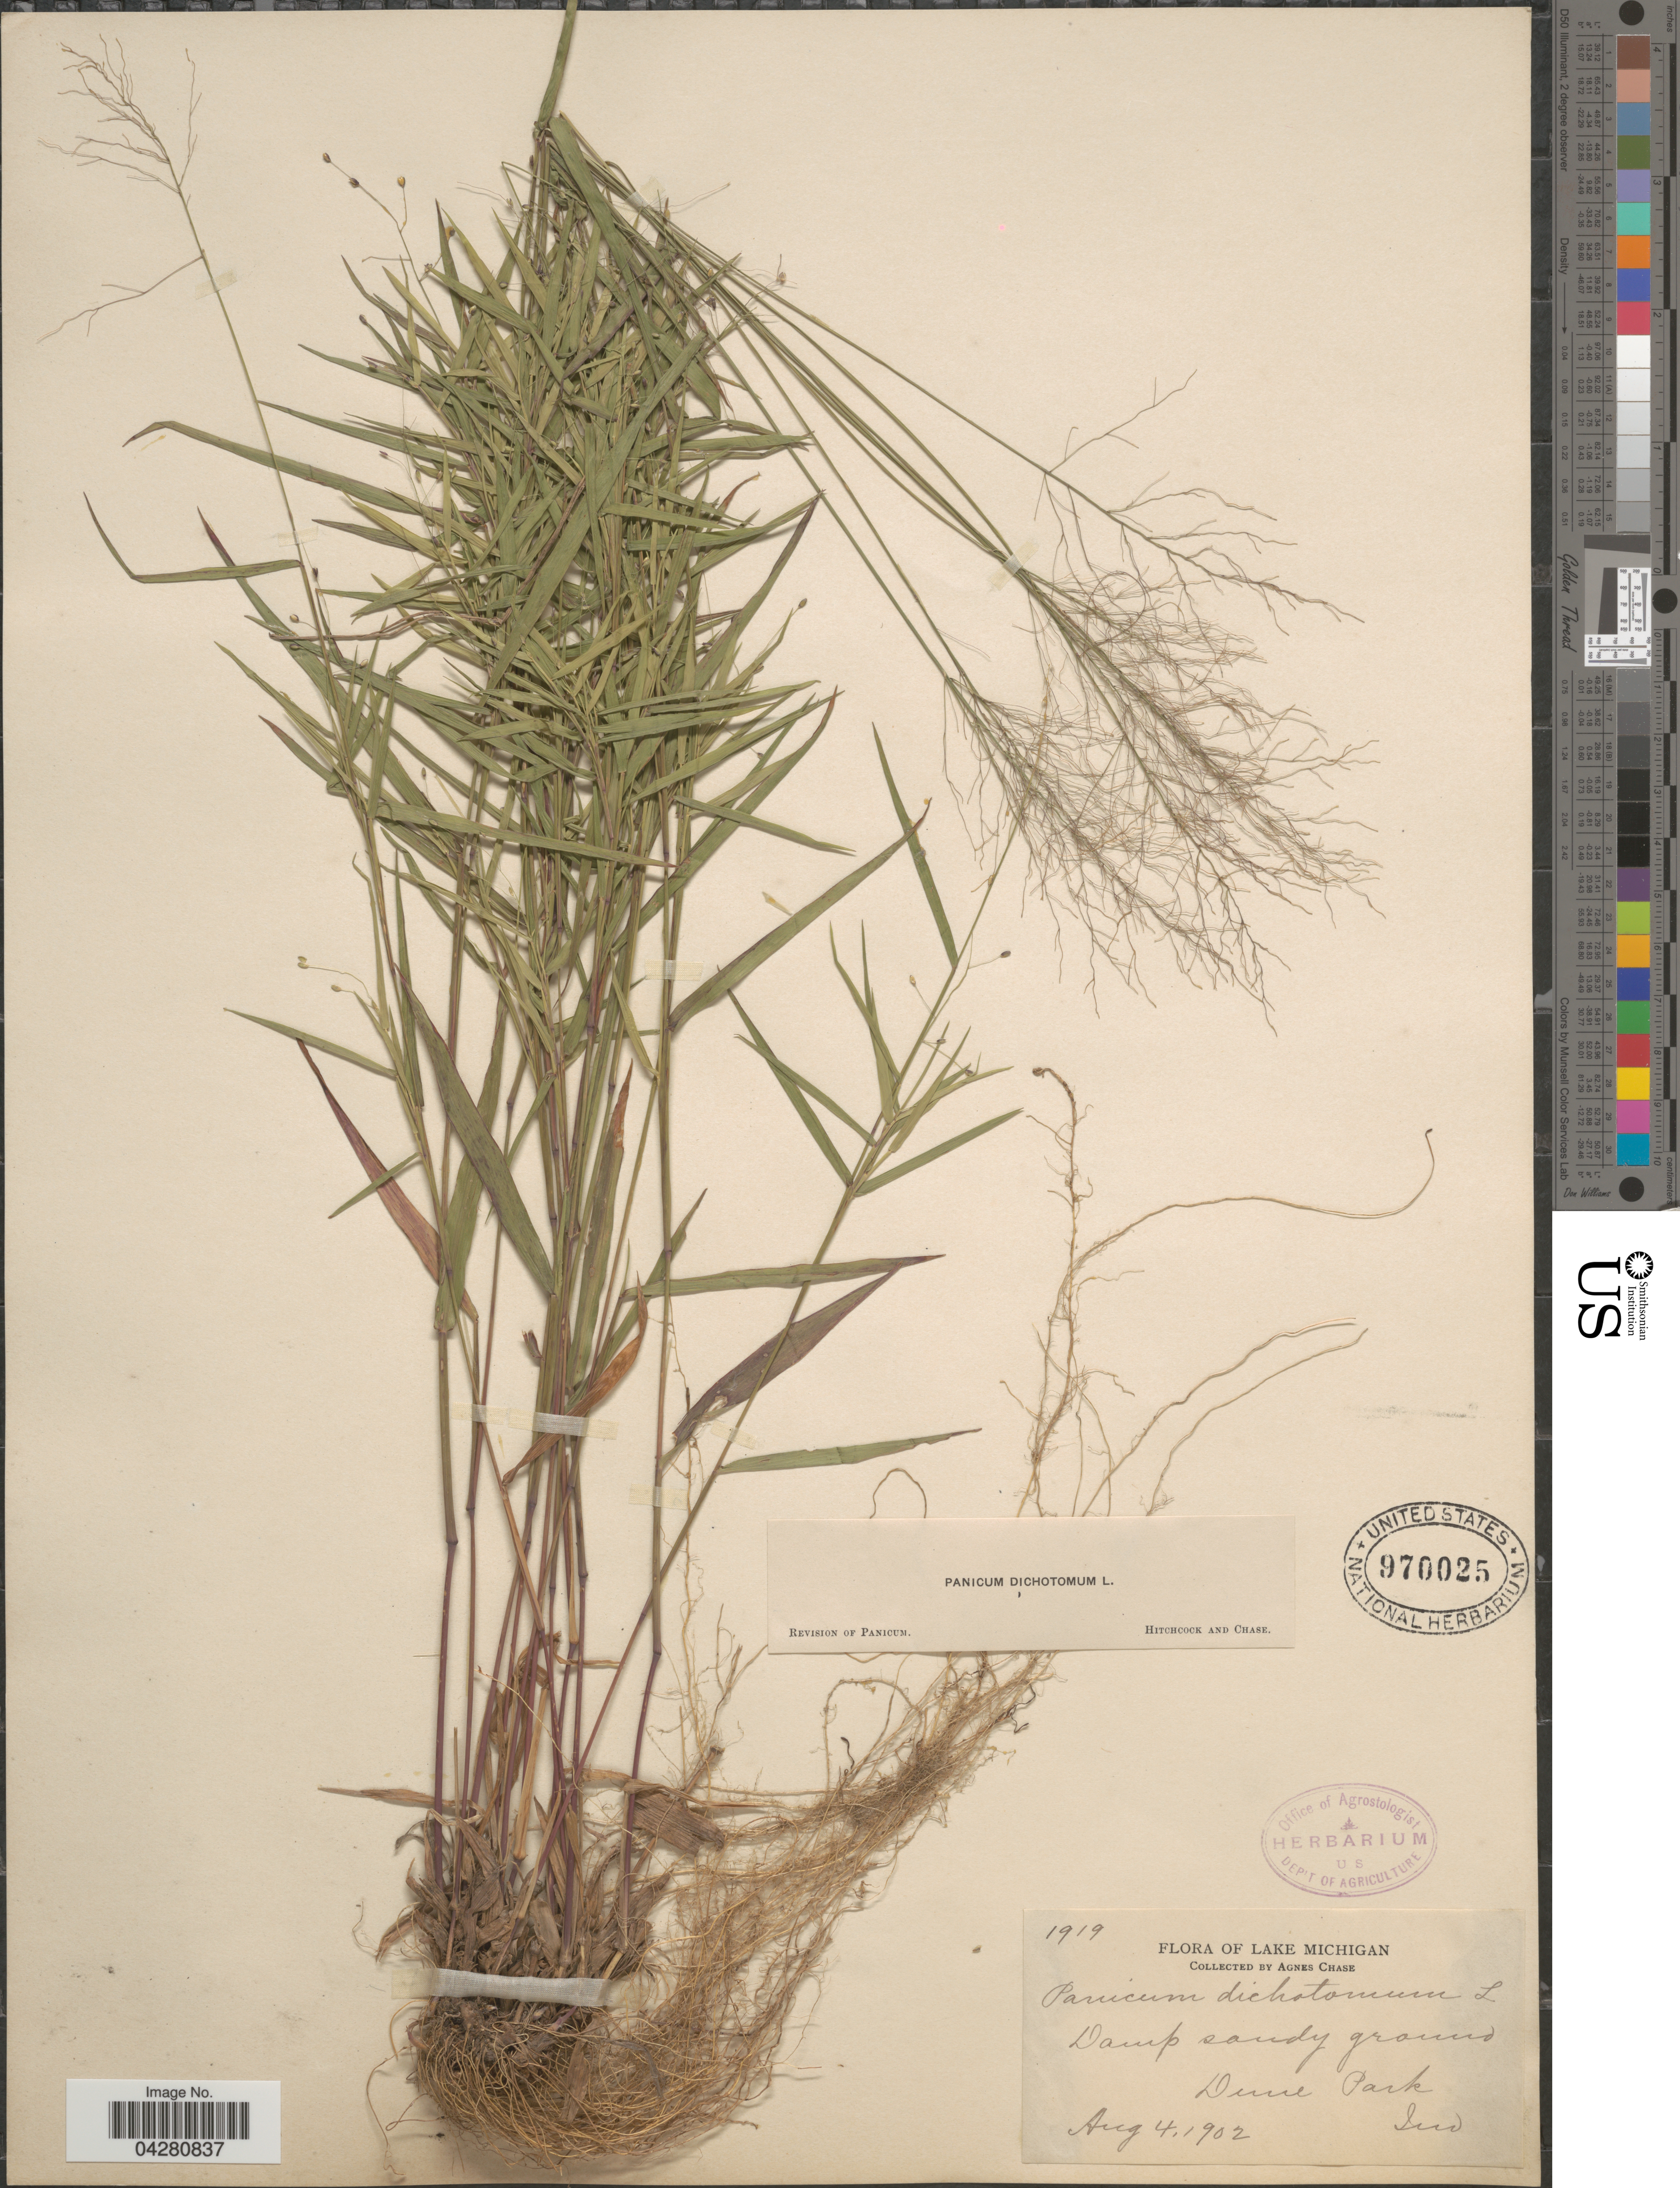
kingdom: Plantae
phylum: Tracheophyta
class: Liliopsida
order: Poales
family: Poaceae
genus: Dichanthelium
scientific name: Dichanthelium dichotomum var. dichotomum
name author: (L.) Gould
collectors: A. Chase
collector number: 1919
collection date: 1902-08-04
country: United States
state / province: Indiana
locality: Lake Michigan. Damp sandy ground. Dune Park.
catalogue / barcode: US 970025